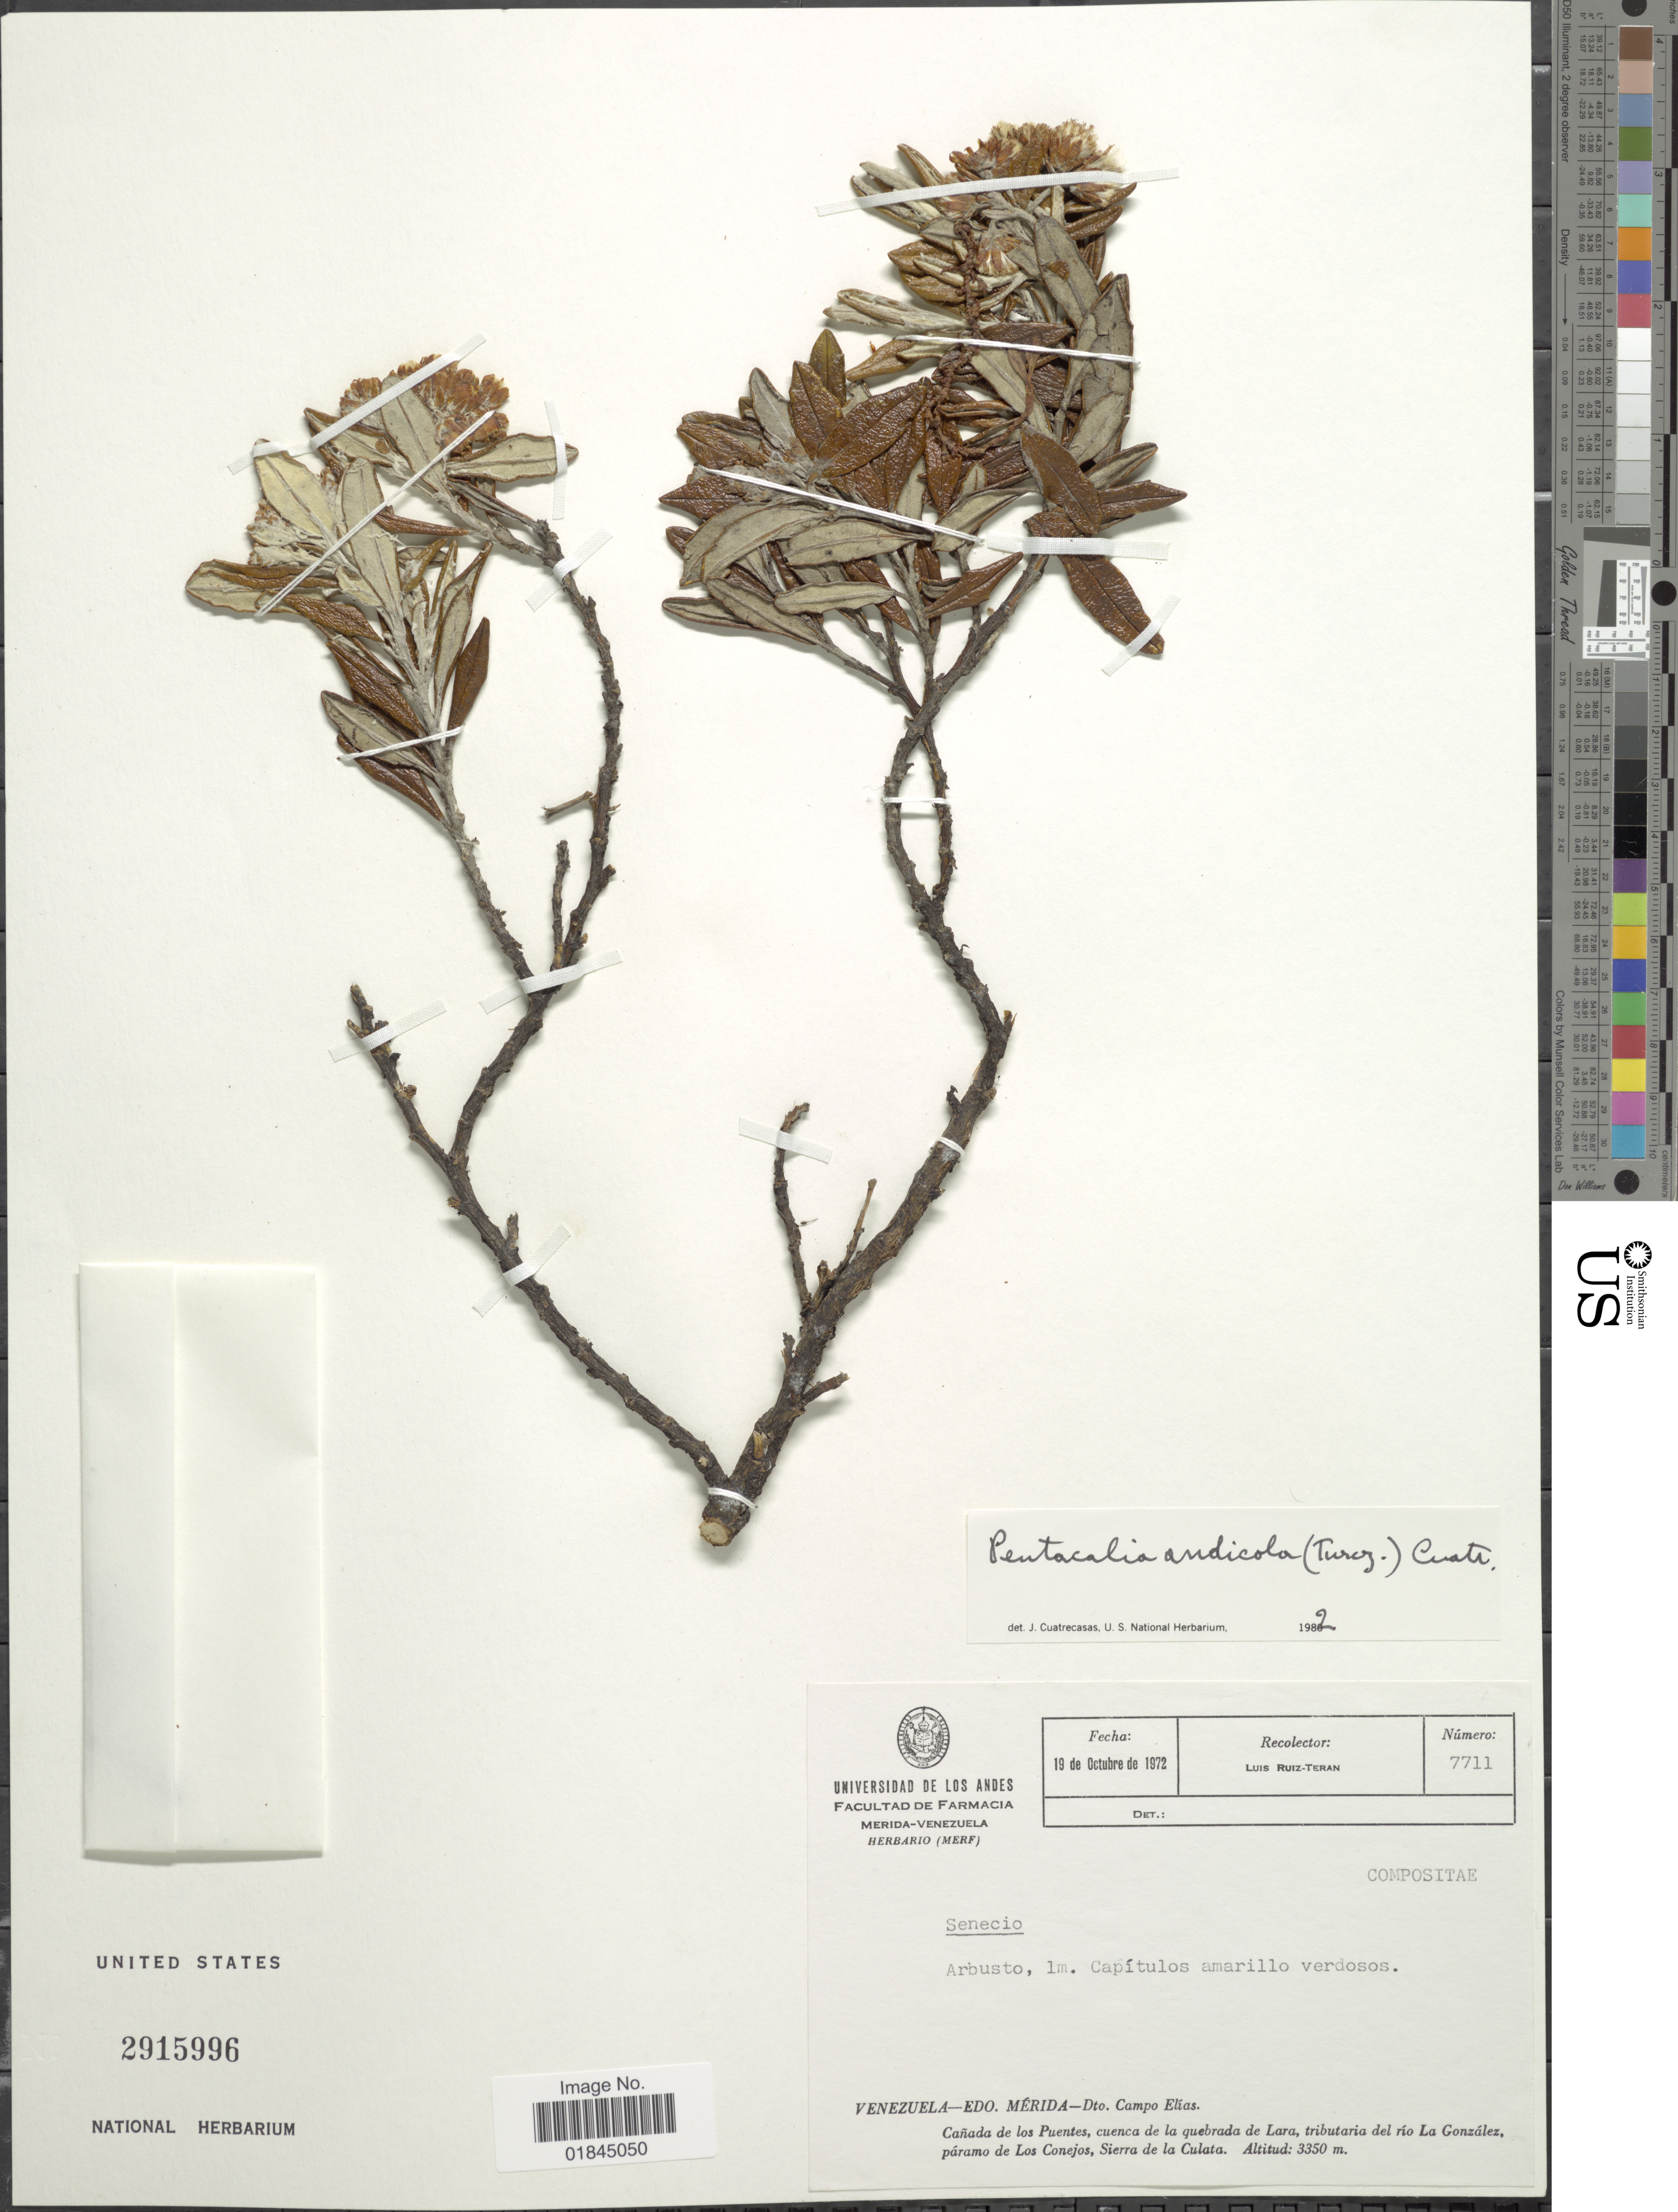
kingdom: Plantae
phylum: Tracheophyta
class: Magnoliopsida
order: Asterales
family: Asteraceae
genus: Pentacalia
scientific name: Pentacalia andicola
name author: (Turcz.) Cuatrec.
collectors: L. Teran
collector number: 7711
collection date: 1972-10-19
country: Venezuela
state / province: Mérida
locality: Dto. Campo Elias. Canada de los Puentes, cuenca de la quebrada de Lara, tributaria del rio La Gonzalez paramo de Los Conejos, Sierra de la Culata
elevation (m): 3350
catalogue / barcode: US 2915996